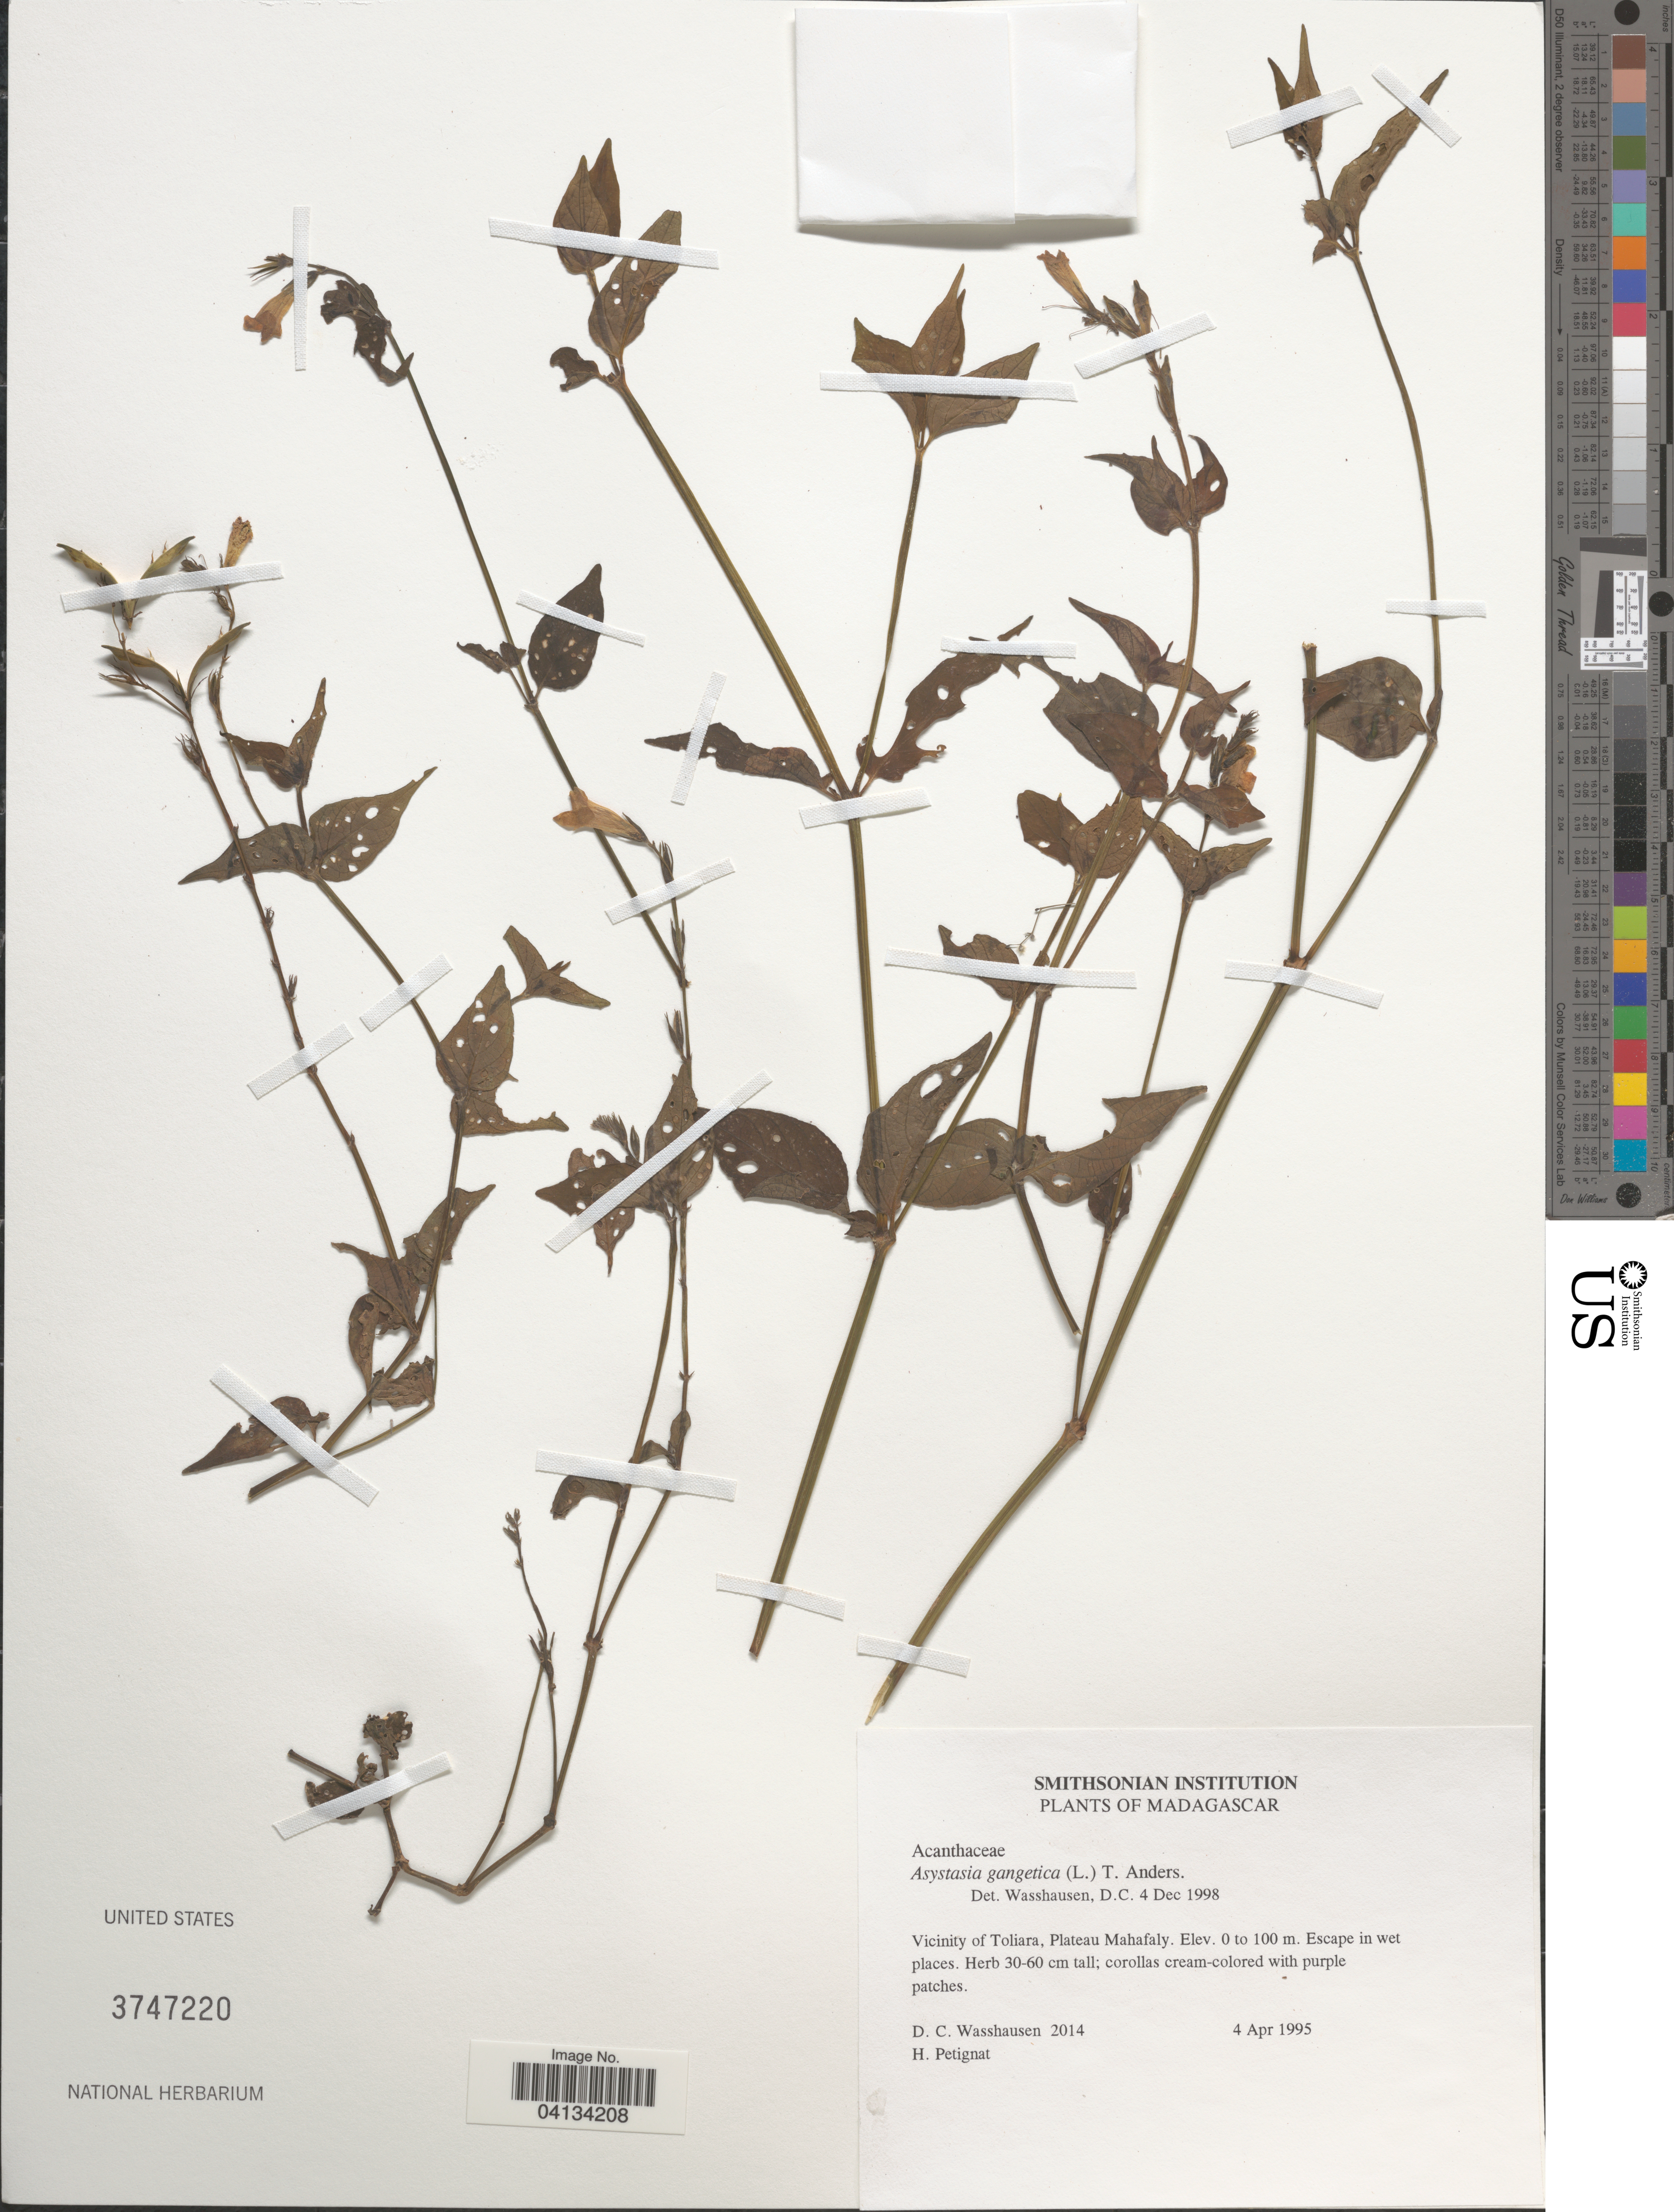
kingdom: Plantae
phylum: Tracheophyta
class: Magnoliopsida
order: Lamiales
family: Acanthaceae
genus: Asystasia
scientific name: Asystasia gangetica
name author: (L.) T. Anderson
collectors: D. C. Wasshausen & H. Petignat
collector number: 2014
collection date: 1995-04-04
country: Madagascar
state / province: Atsimo-Andrefana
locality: Vicinity of Toliara, Plateau Mahafaly.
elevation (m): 0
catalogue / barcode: US 3747220